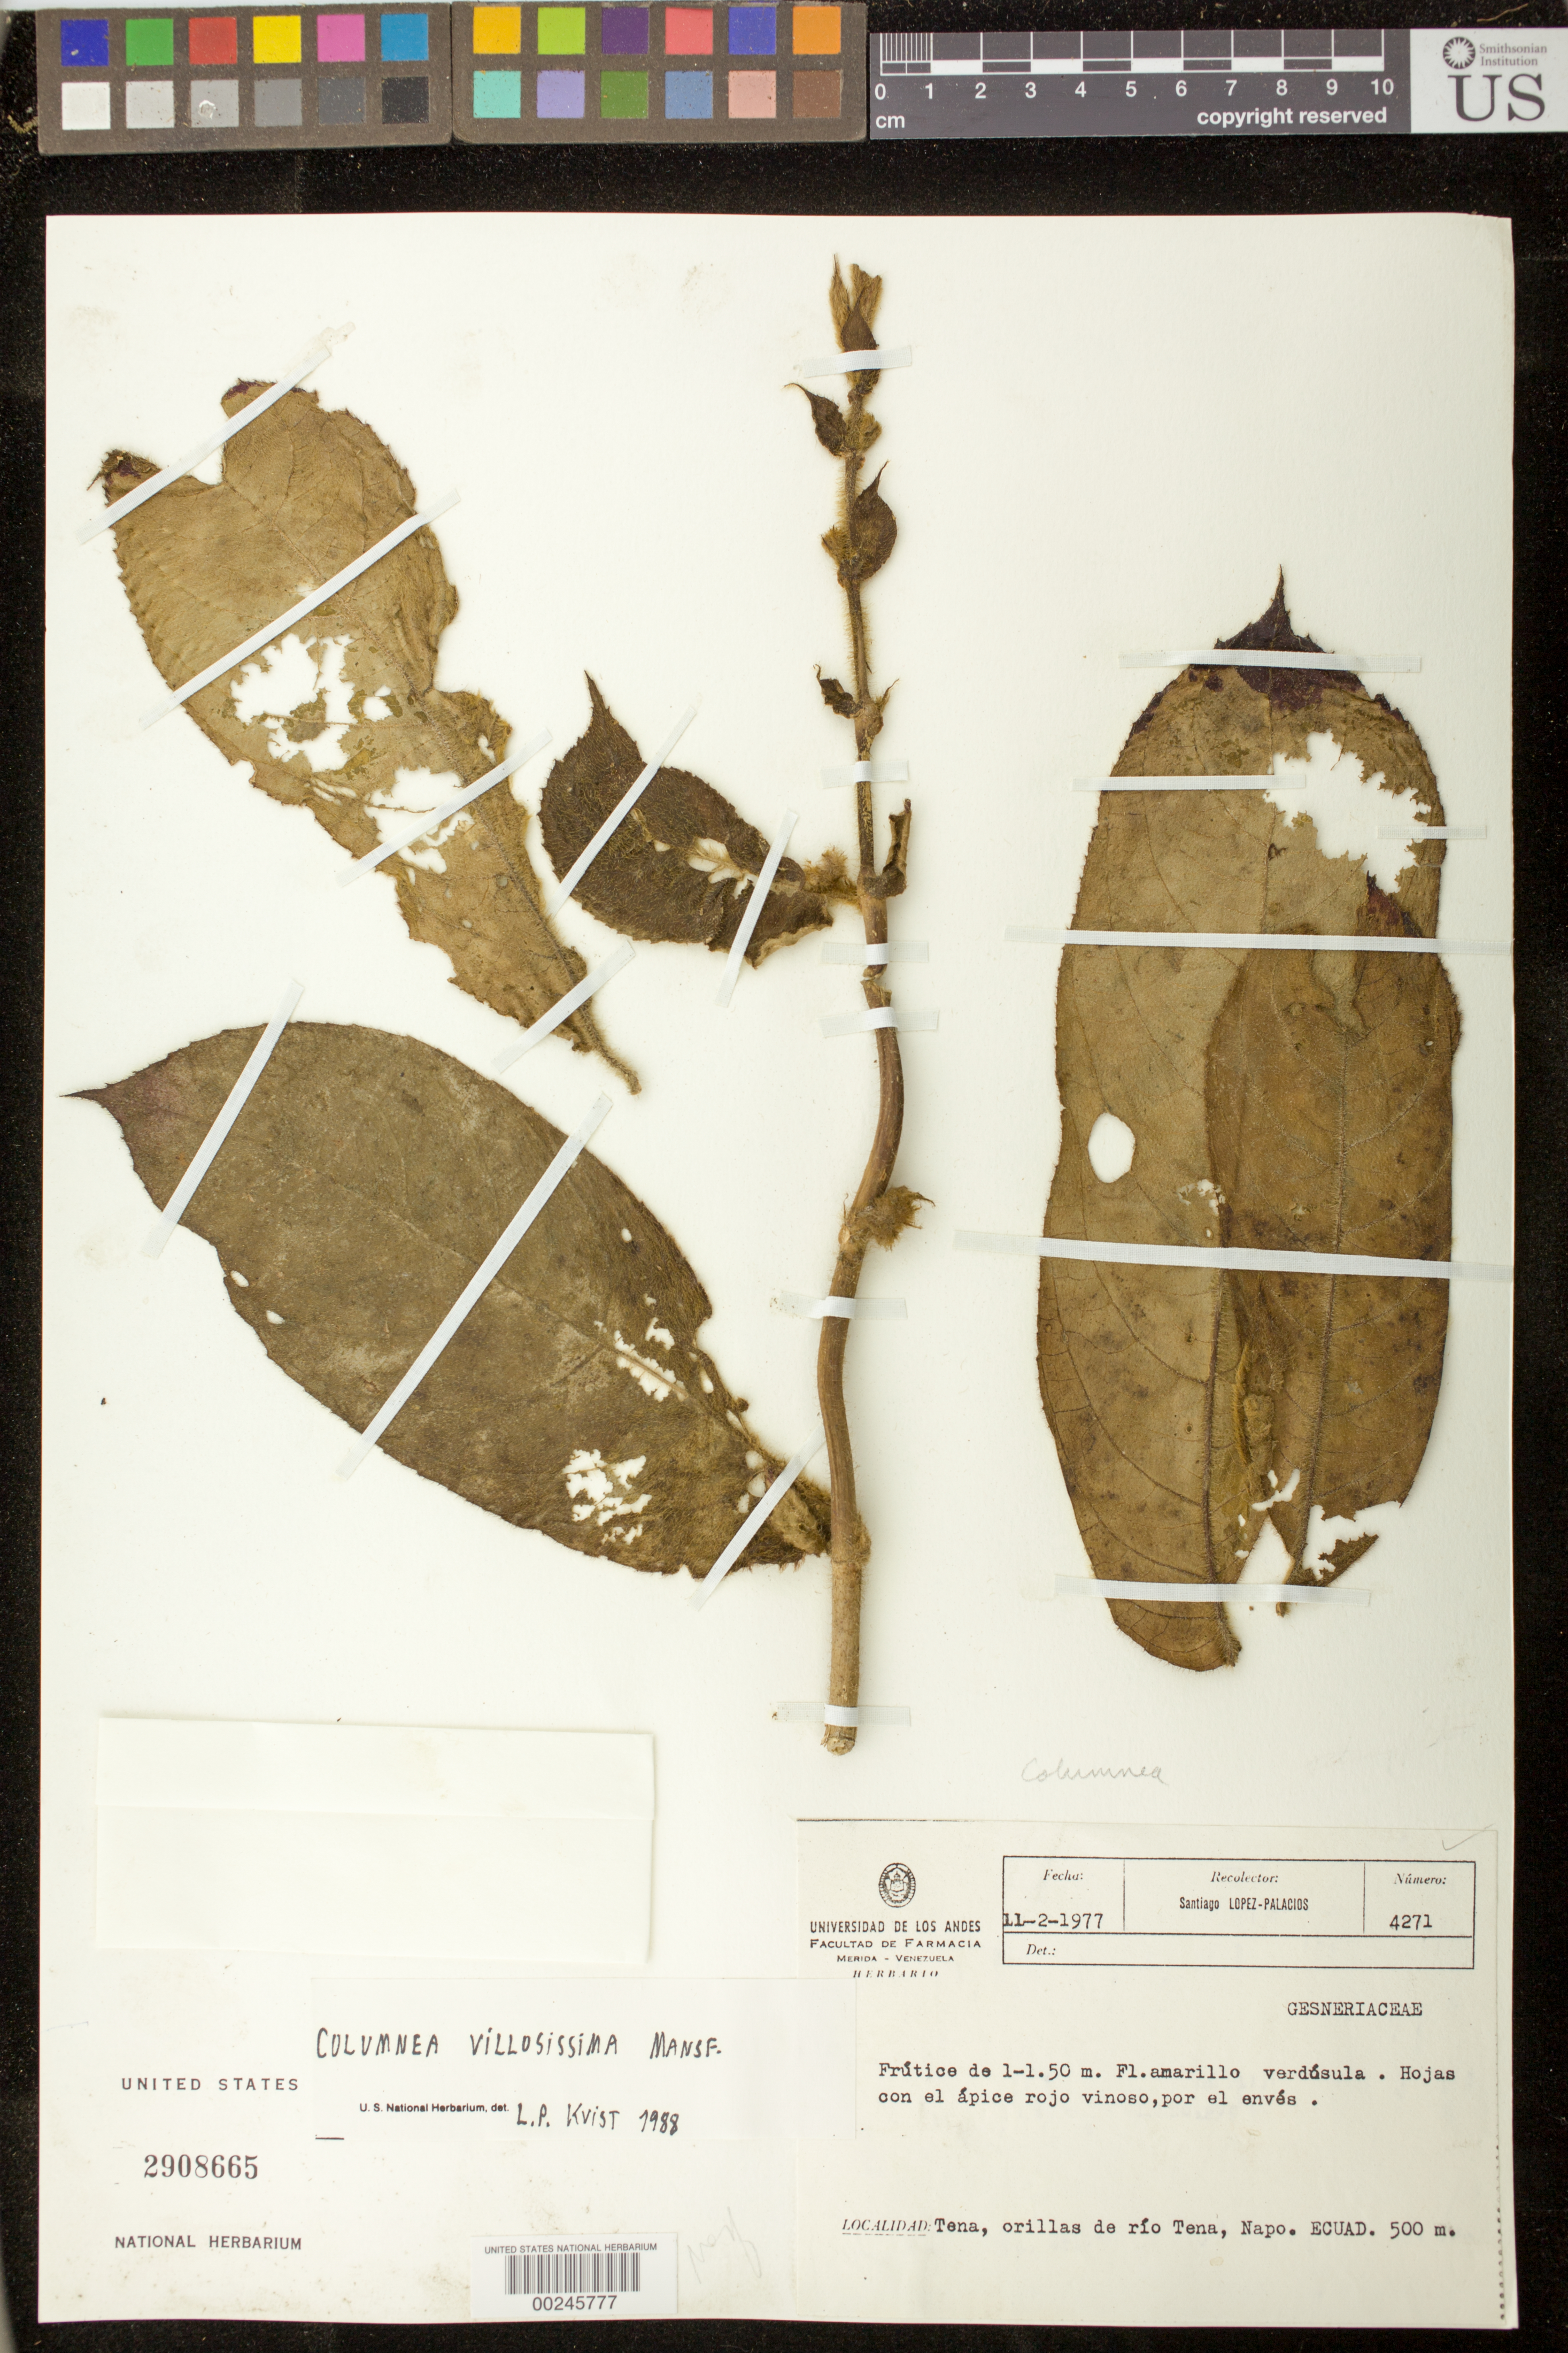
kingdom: Plantae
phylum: Tracheophyta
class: Magnoliopsida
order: Lamiales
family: Gesneriaceae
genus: Columnea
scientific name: Columnea villosissima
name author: Mansf.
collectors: S. Lopez-P.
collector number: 4271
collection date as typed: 02 Feb 1977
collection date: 1977-02-02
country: Ecuador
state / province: Napo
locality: Tena, banks of Rio Tena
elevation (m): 500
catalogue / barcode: US 2908665